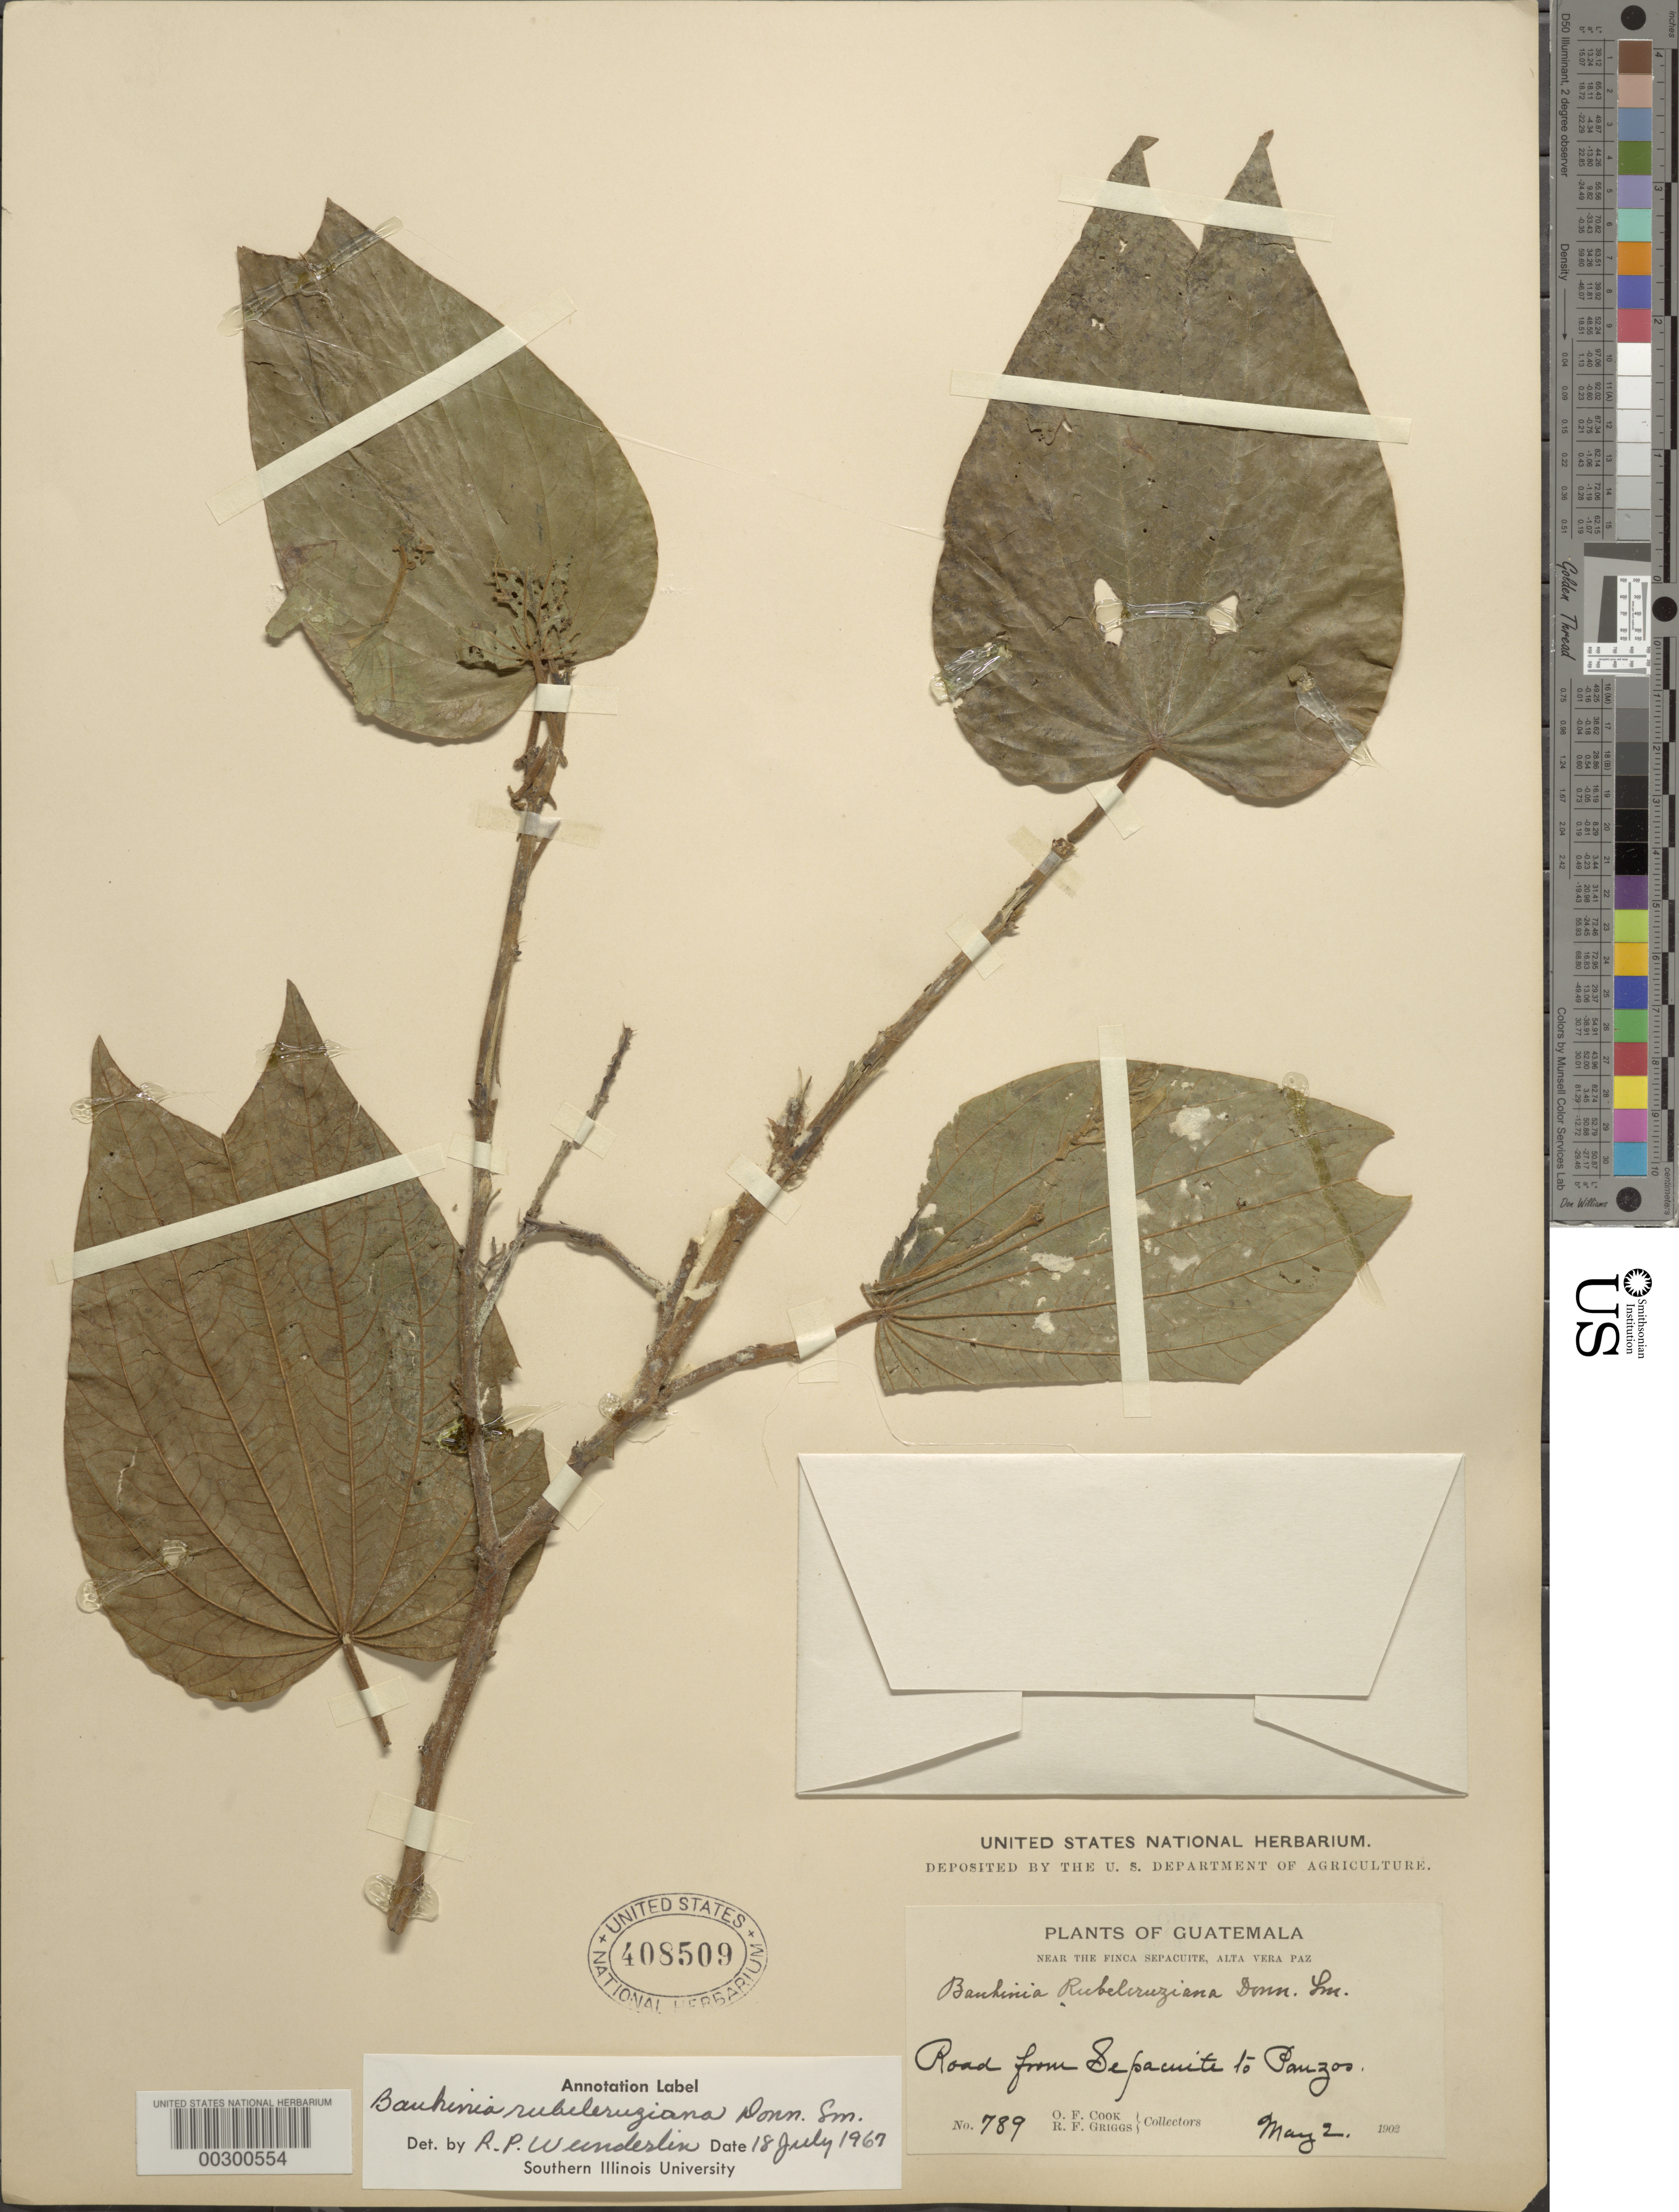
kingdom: Plantae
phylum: Tracheophyta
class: Magnoliopsida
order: Fabales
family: Fabaceae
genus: Bauhinia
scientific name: Bauhinia rubeleruziana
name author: Donn. Sm.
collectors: O. F. Cook & R. F. Griggs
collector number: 789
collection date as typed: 02 May 1902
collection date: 1902-05-02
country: Guatemala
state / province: Alta Verapaz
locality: Road from Sepacuite to Panzos, near the Finca Sepacuite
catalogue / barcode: US 408509